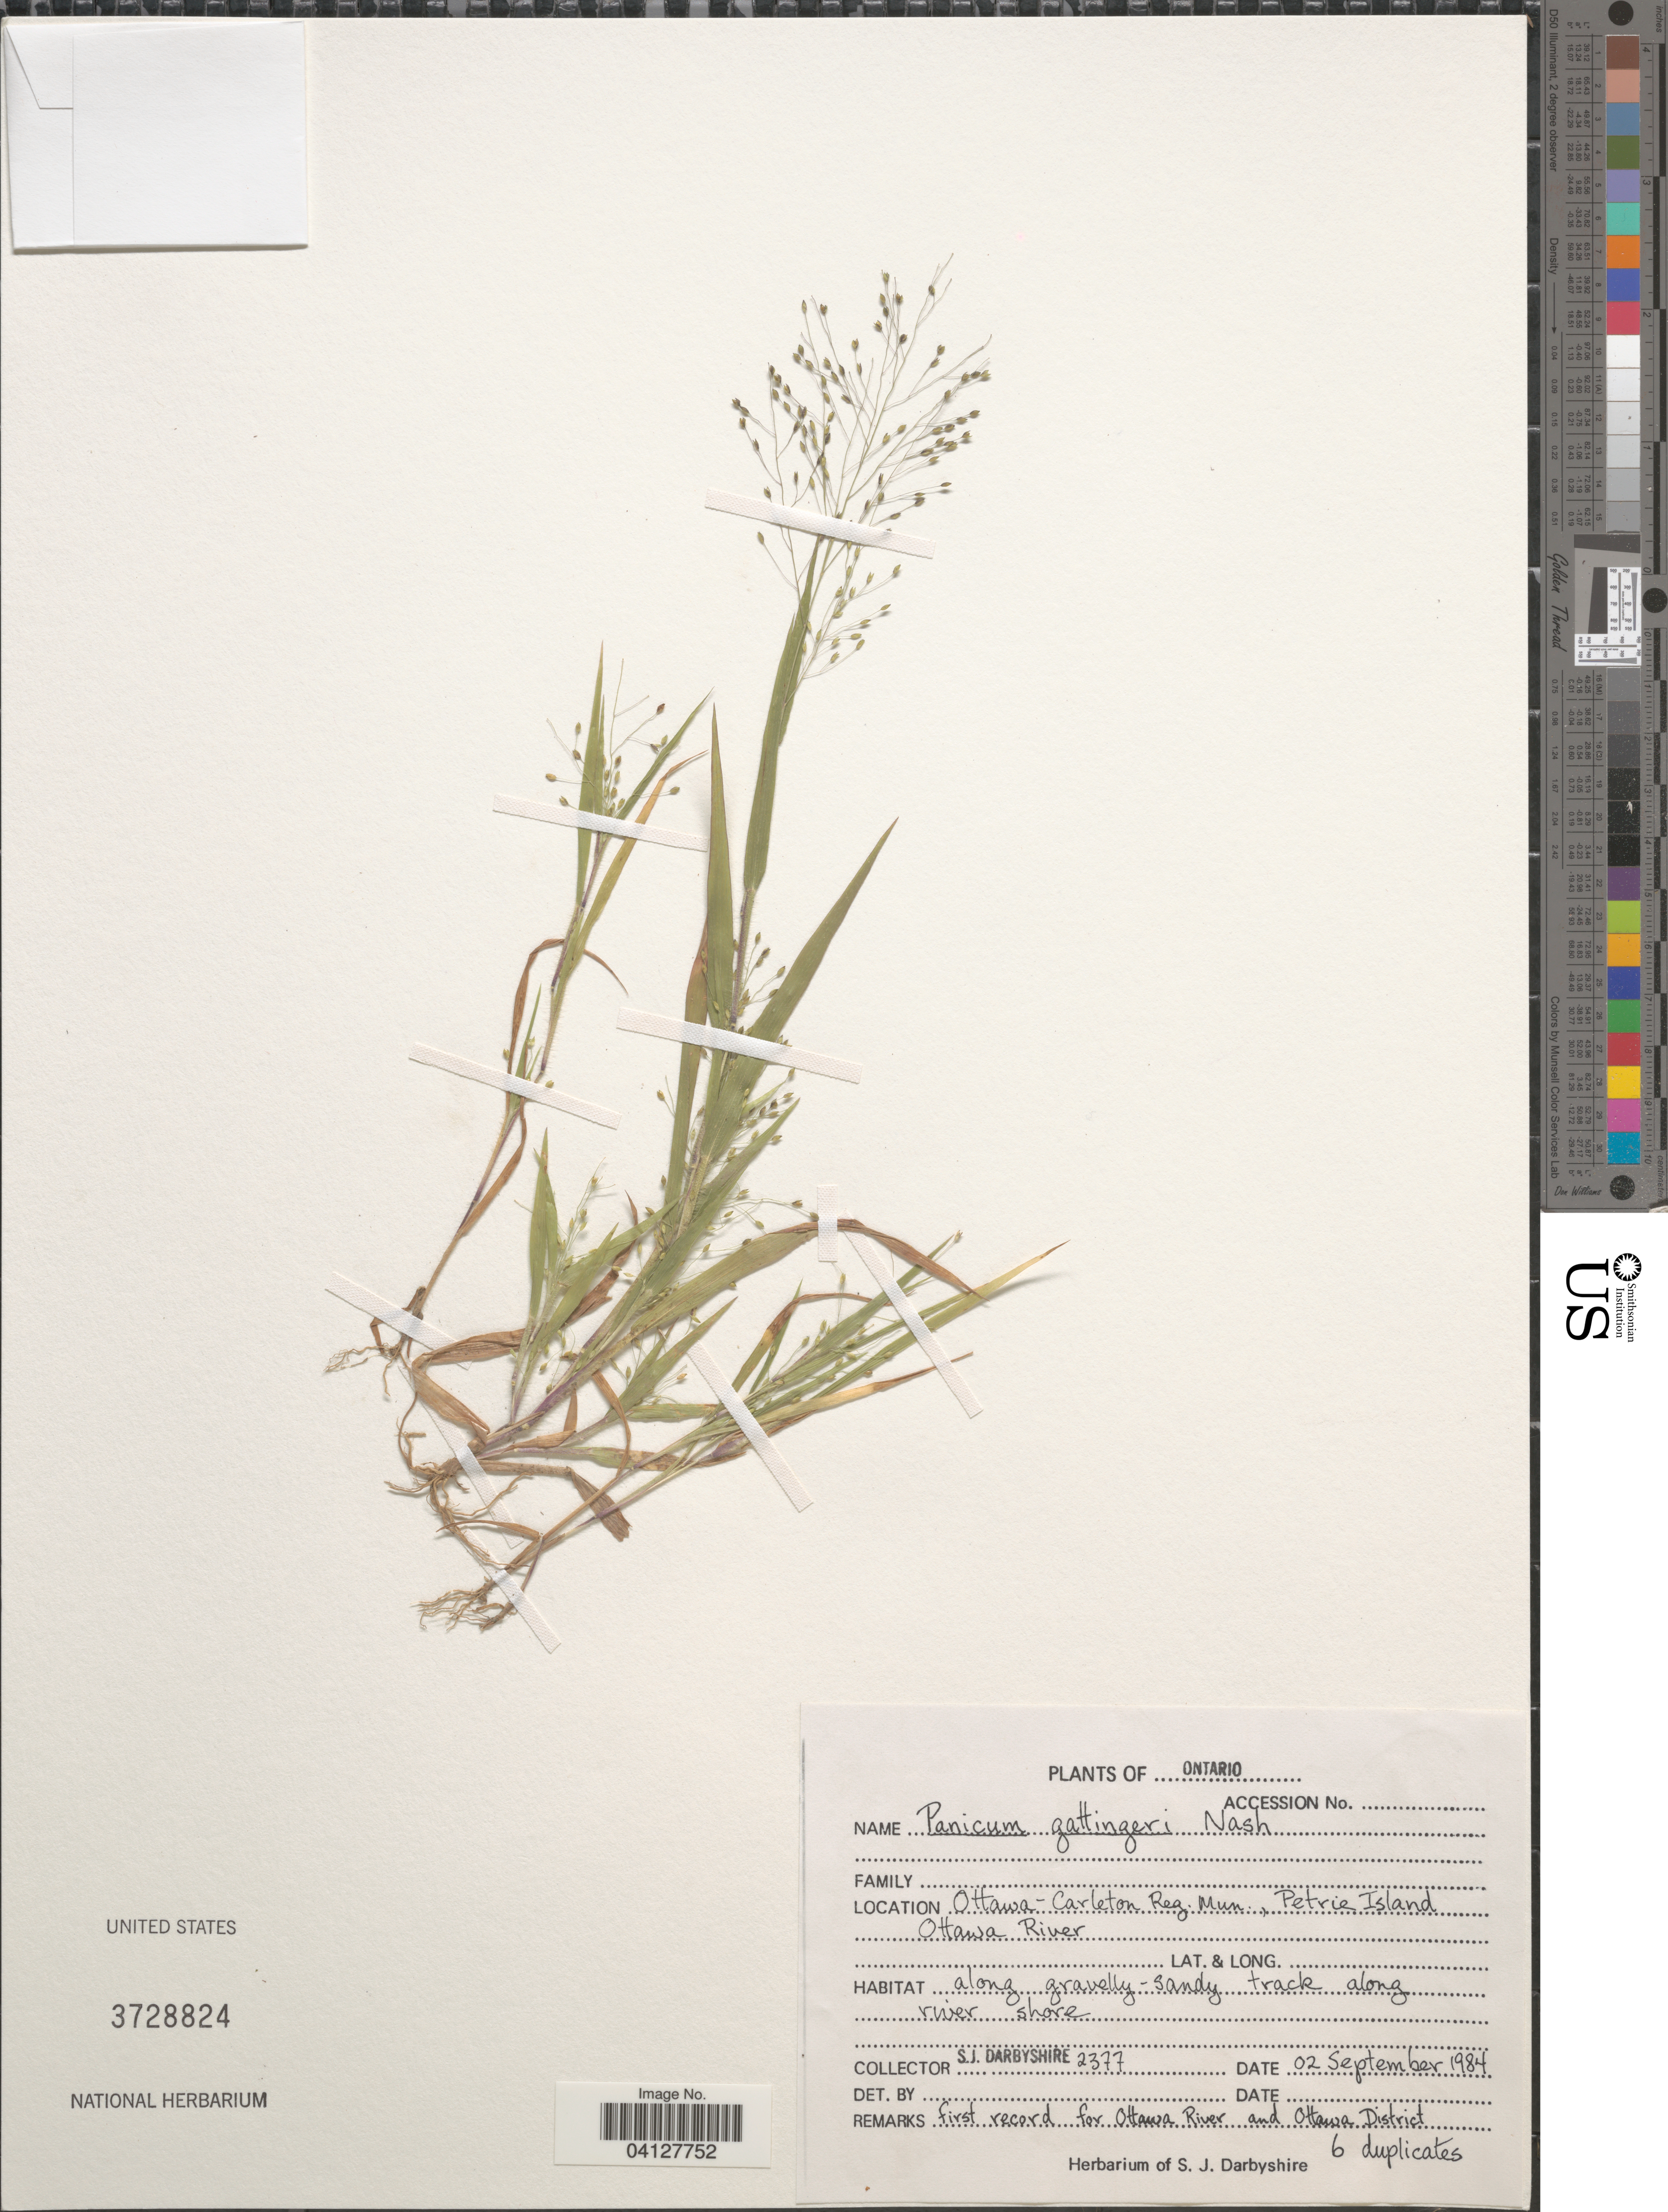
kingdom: Plantae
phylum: Tracheophyta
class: Liliopsida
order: Poales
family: Poaceae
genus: Panicum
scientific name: Panicum gattingeri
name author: Nash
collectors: S. Darbyshire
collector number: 2377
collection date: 1984-09-02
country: Canada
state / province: Ontario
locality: Ottawa - Carleton Reg. Mun., Petrie Island. Ottawa River.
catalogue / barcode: US 3728824